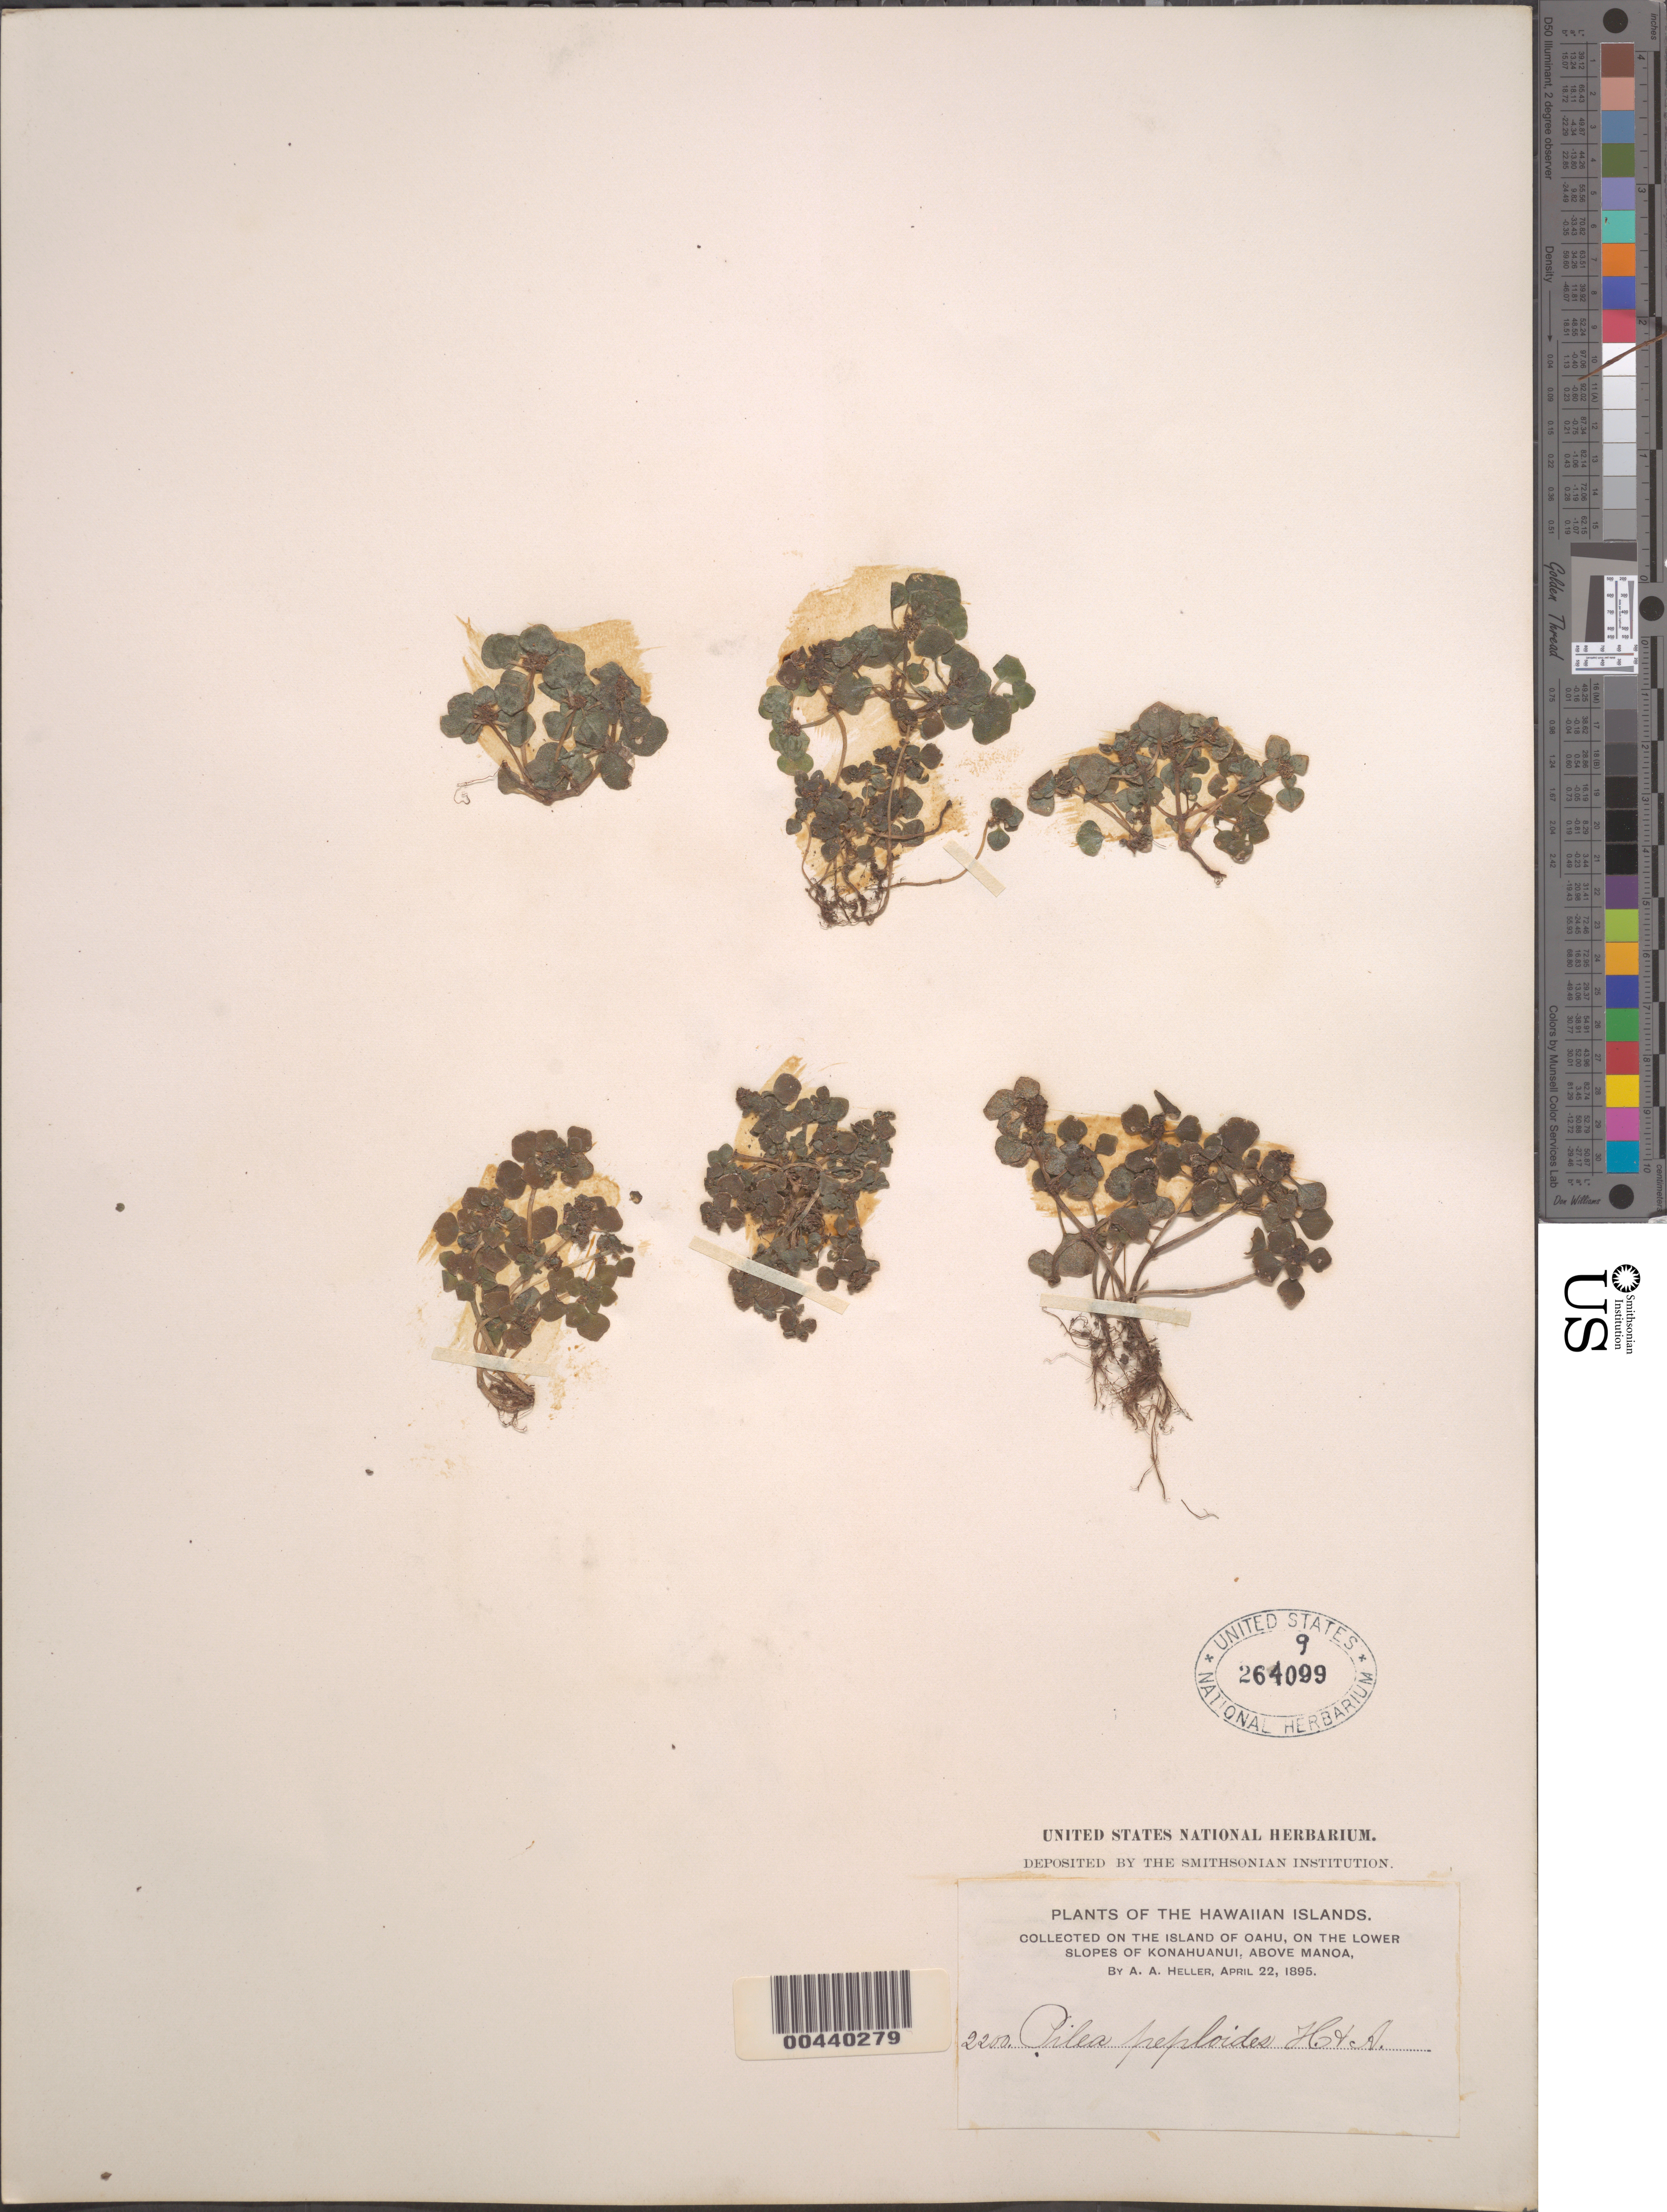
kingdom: Plantae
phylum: Tracheophyta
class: Magnoliopsida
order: Rosales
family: Urticaceae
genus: Pilea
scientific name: Pilea peploides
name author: (Gaudich.) Hook. & Arn.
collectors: A. A. Heller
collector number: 2200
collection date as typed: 22 Apr 1895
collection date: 1895-04-22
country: United States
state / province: Hawaii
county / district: Honolulu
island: Oahu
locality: On the lower slopes of Konahuanui, above Manoa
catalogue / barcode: US 264099